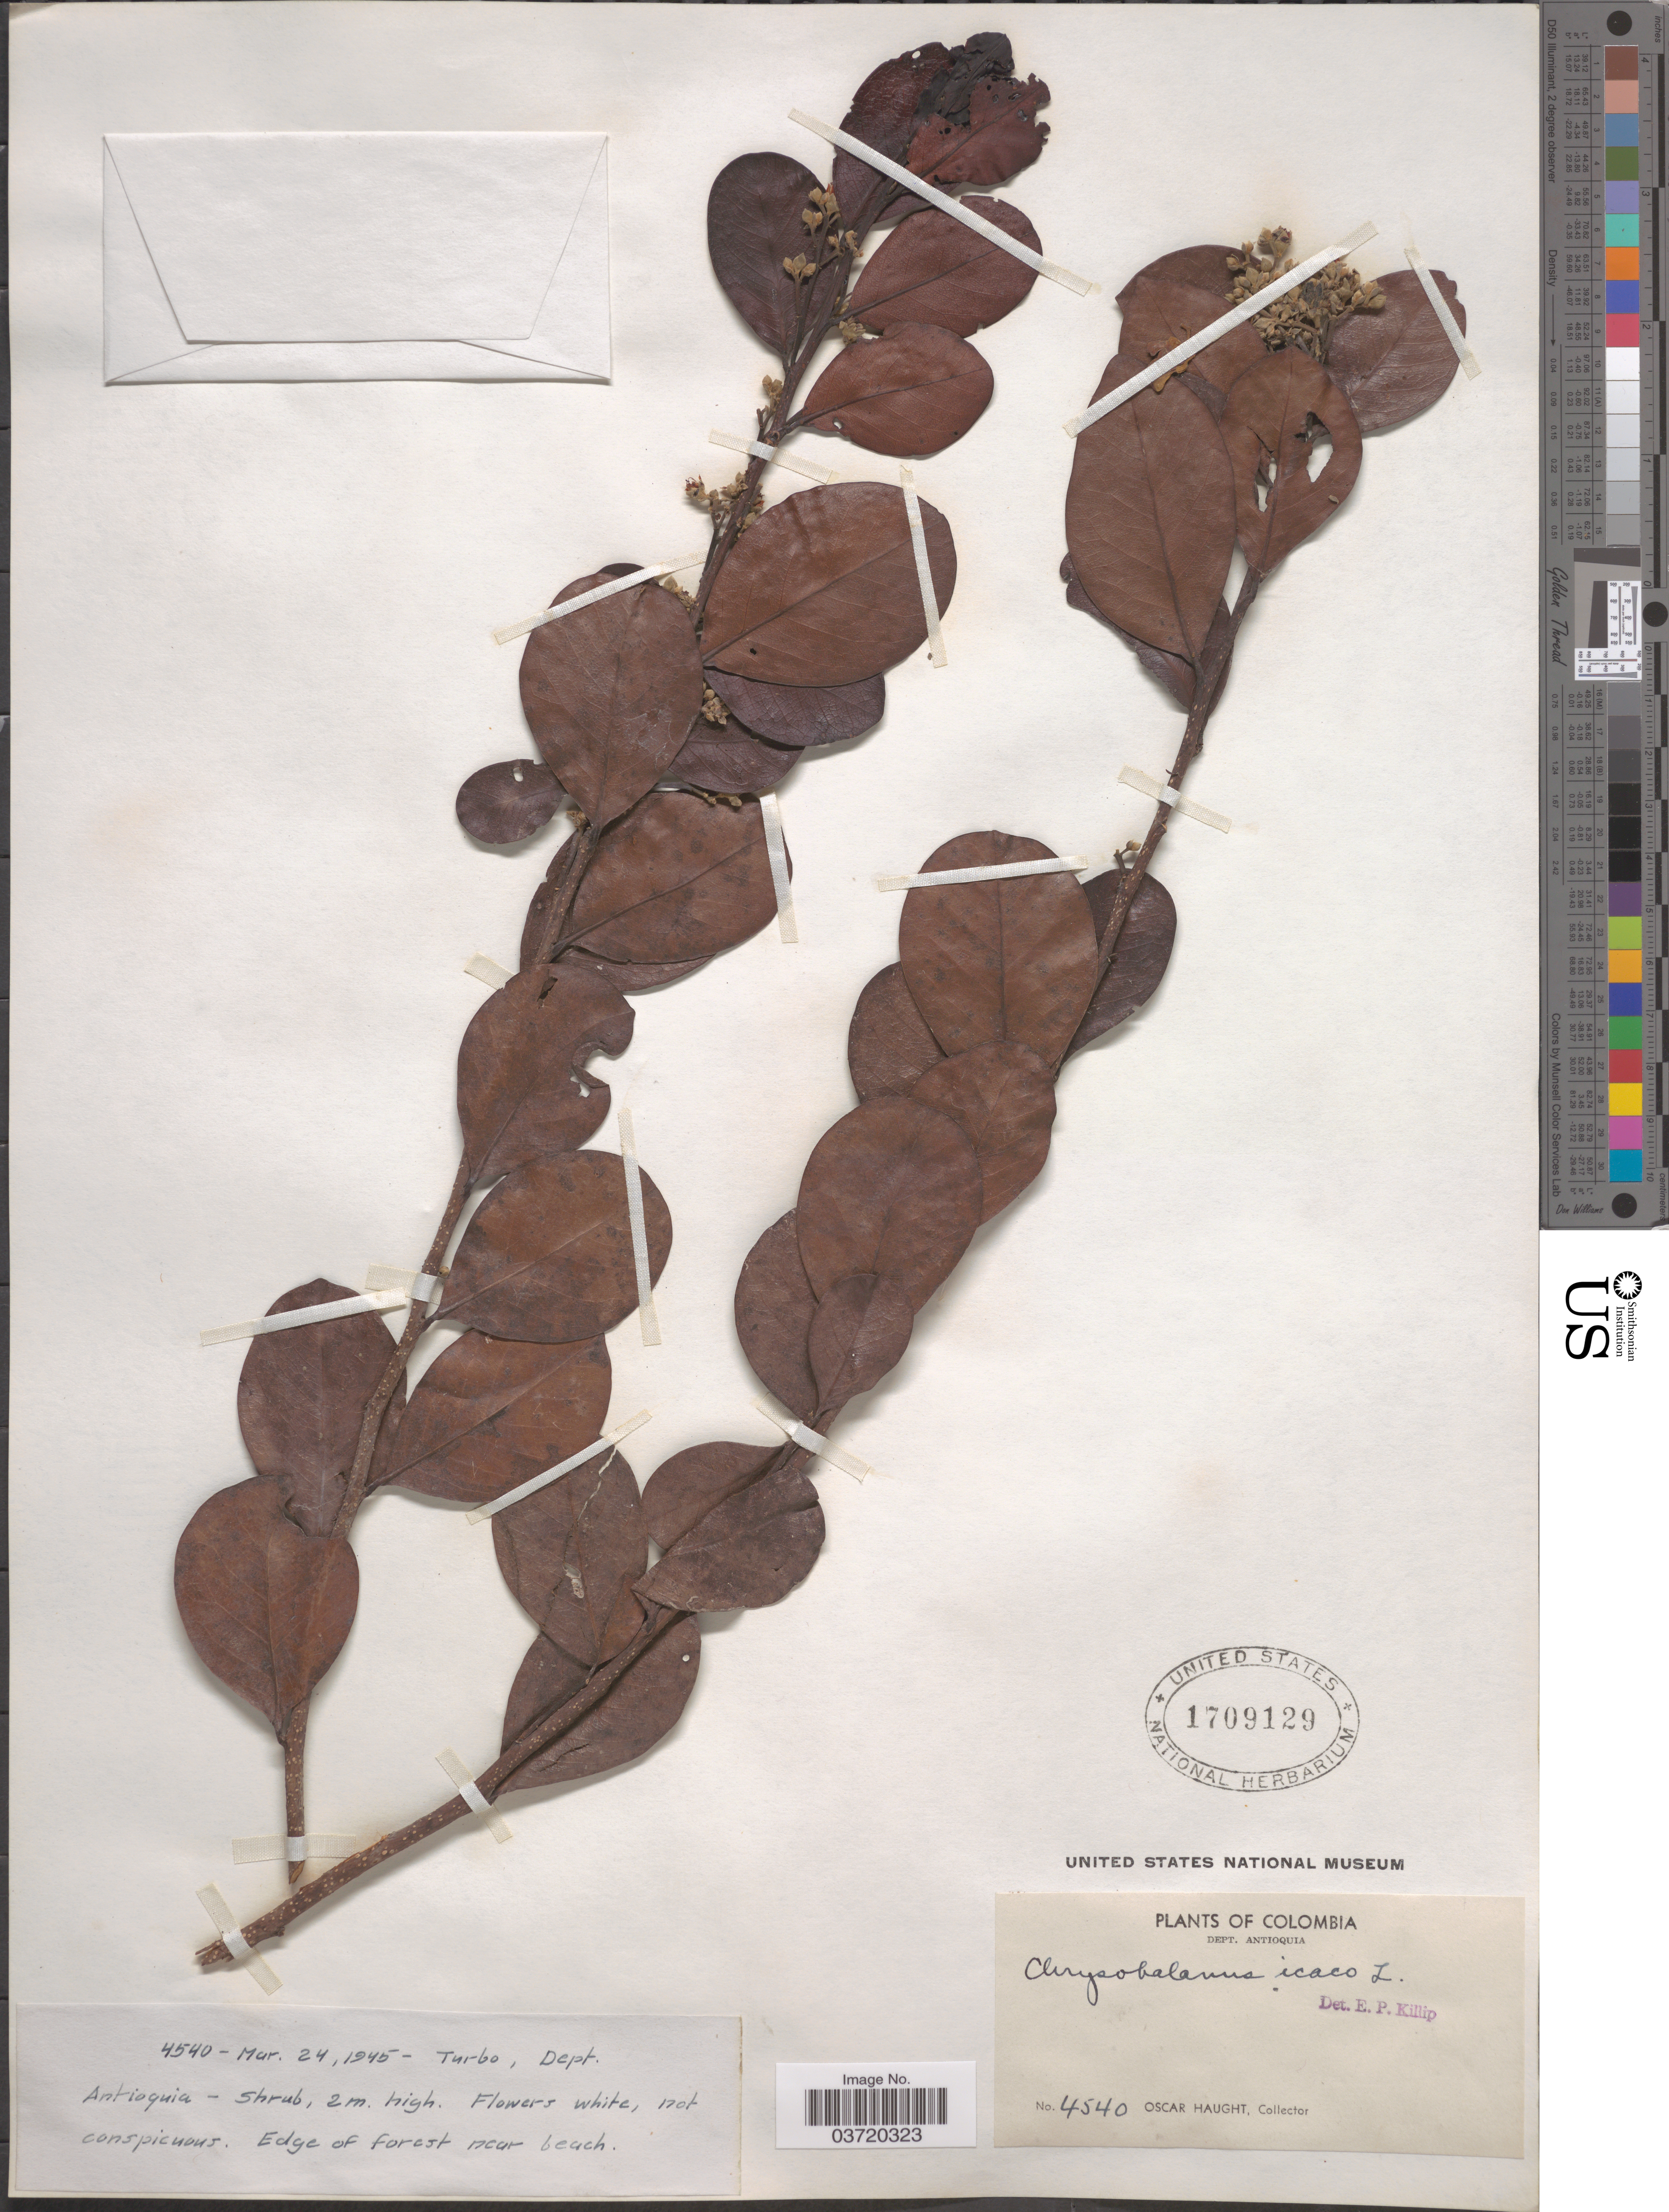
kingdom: Plantae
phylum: Tracheophyta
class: Magnoliopsida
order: Malpighiales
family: Chrysobalanaceae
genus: Chrysobalanus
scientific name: Chrysobalanus icaco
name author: L.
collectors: O. L. Haught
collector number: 4540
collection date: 1945-03-24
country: Colombia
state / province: Antioquia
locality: Dept. Antioquia. Turbo. Edge of forest near beach.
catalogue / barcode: US 1709129